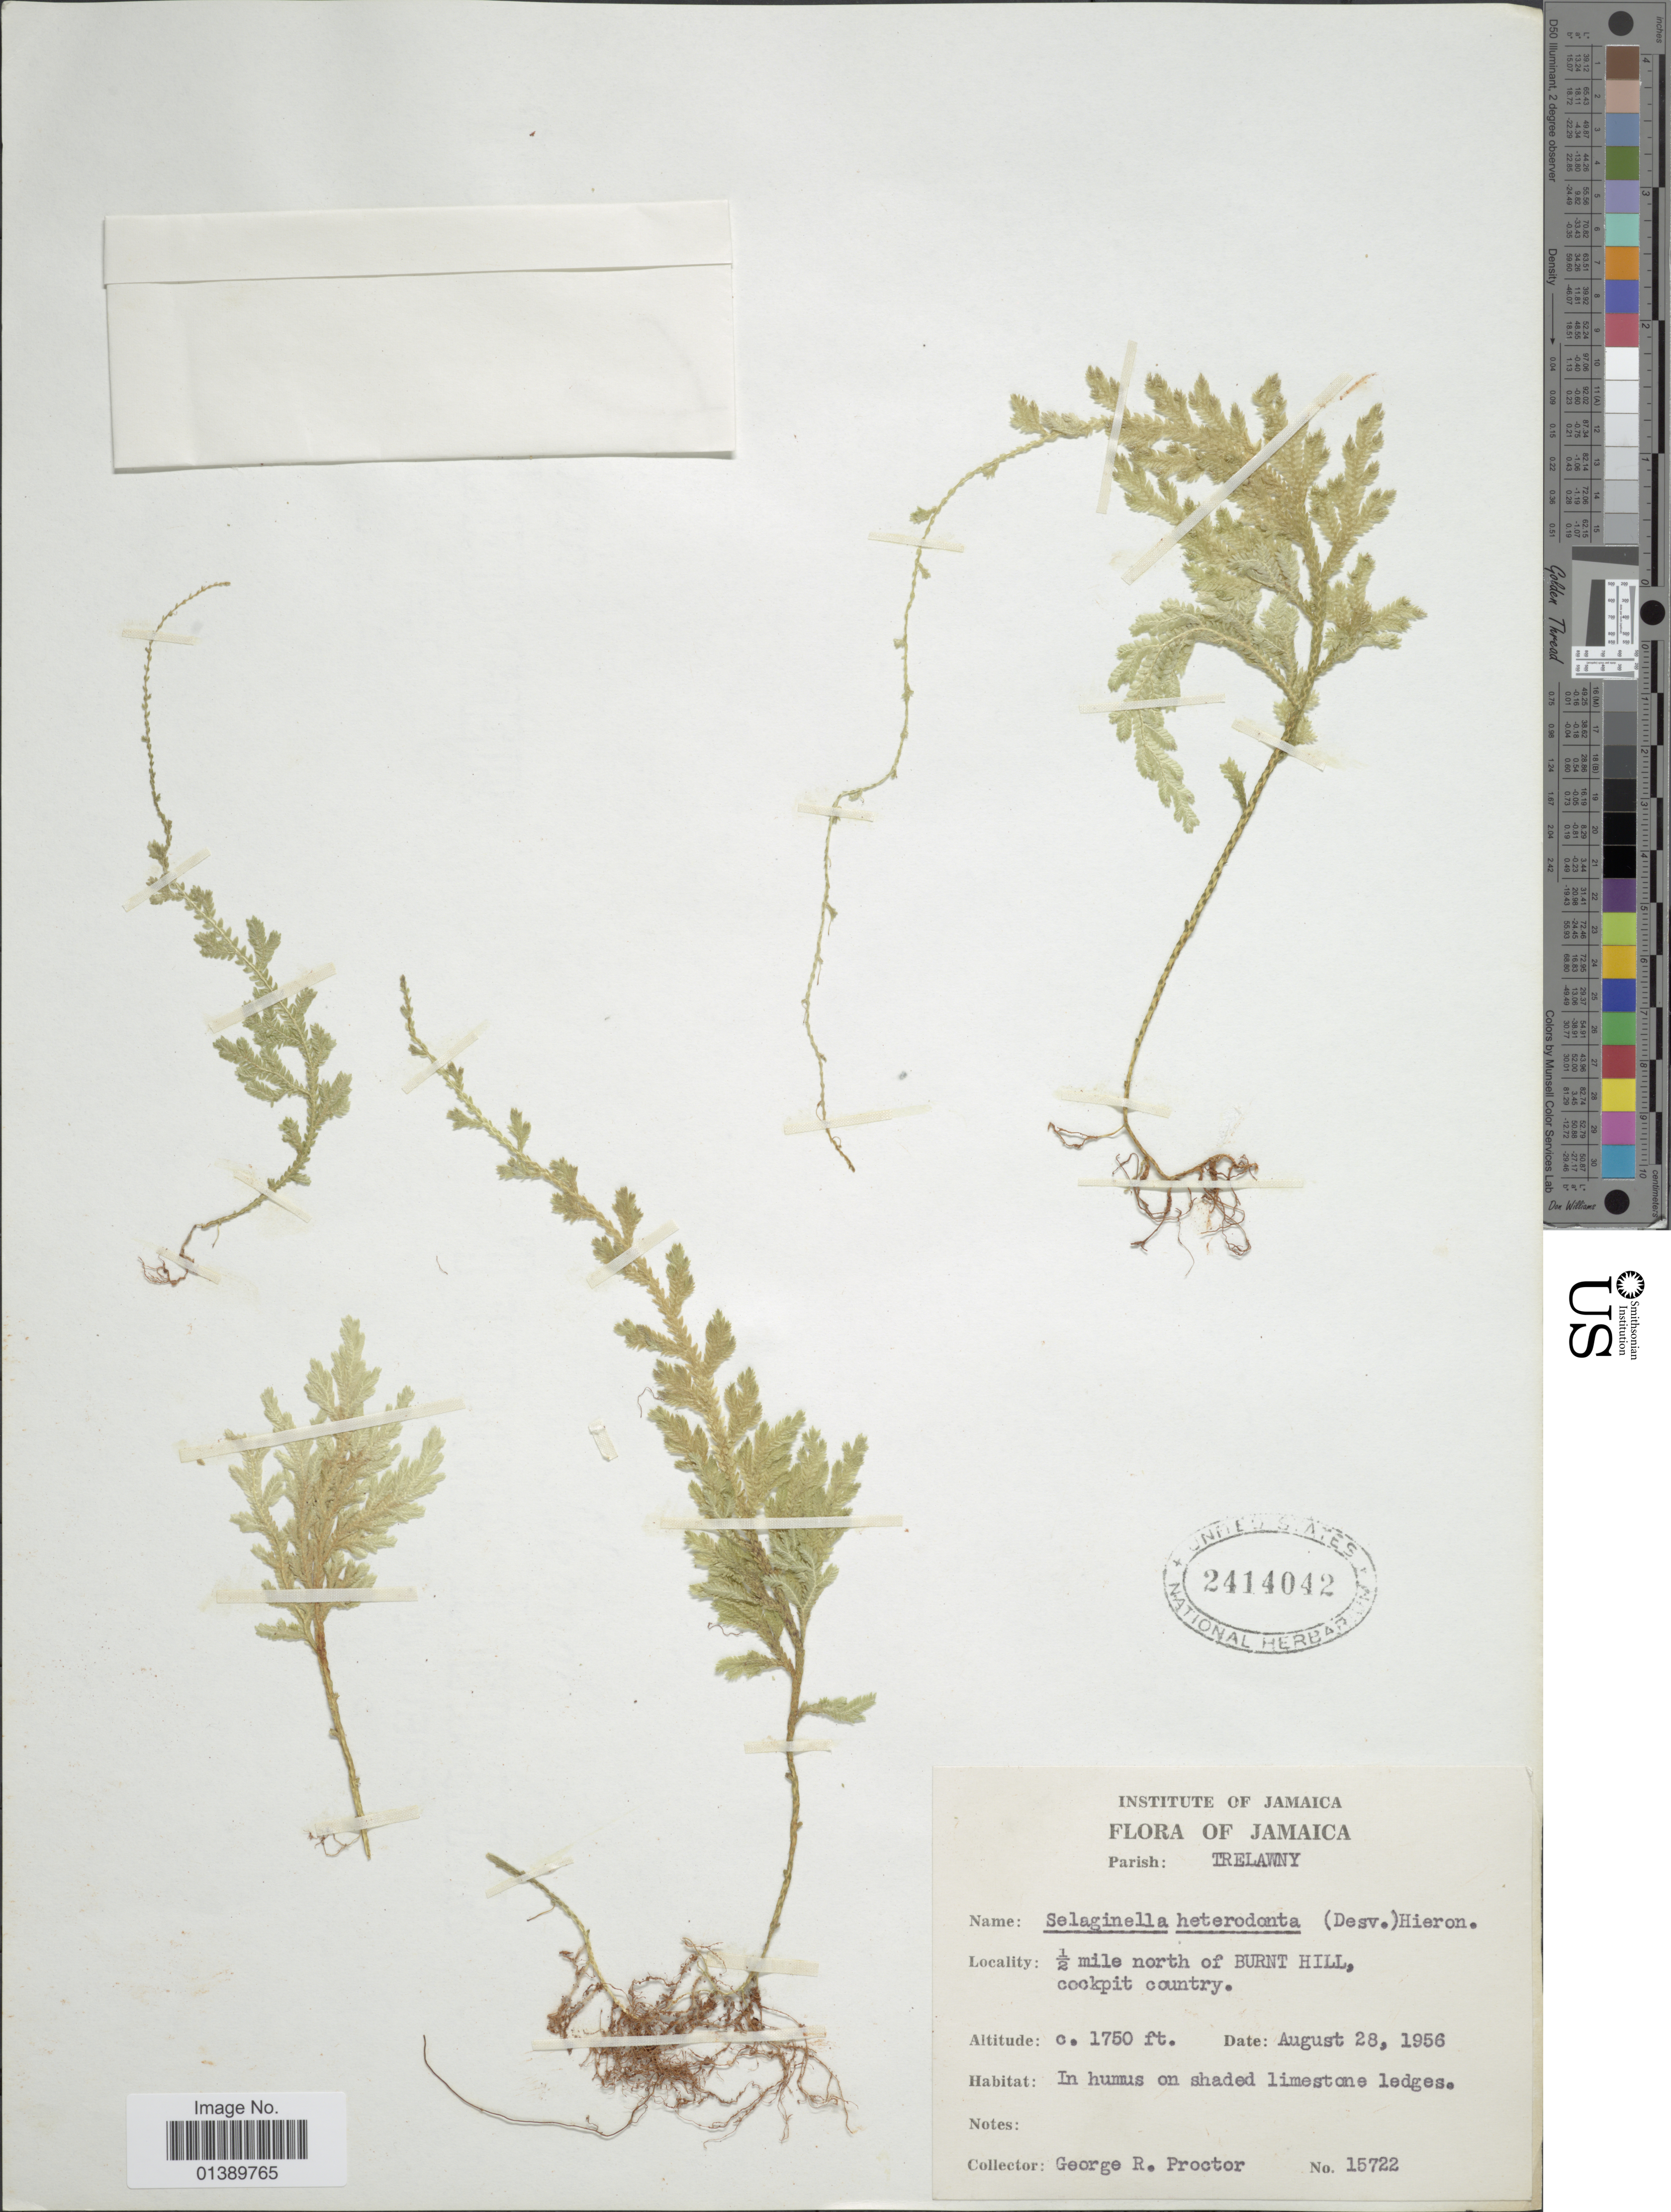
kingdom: Plantae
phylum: Tracheophyta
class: Lycopodiopsida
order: Selaginellales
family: Selaginellaceae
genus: Selaginella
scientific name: Selaginella heterodonta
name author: (Desv.) Hieron.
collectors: G. R. Proctor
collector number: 15722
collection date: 1956-08-28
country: Jamaica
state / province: Trelawny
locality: ½ mile north of BURNT HILL, cockpit country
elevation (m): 533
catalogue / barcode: US 2414042